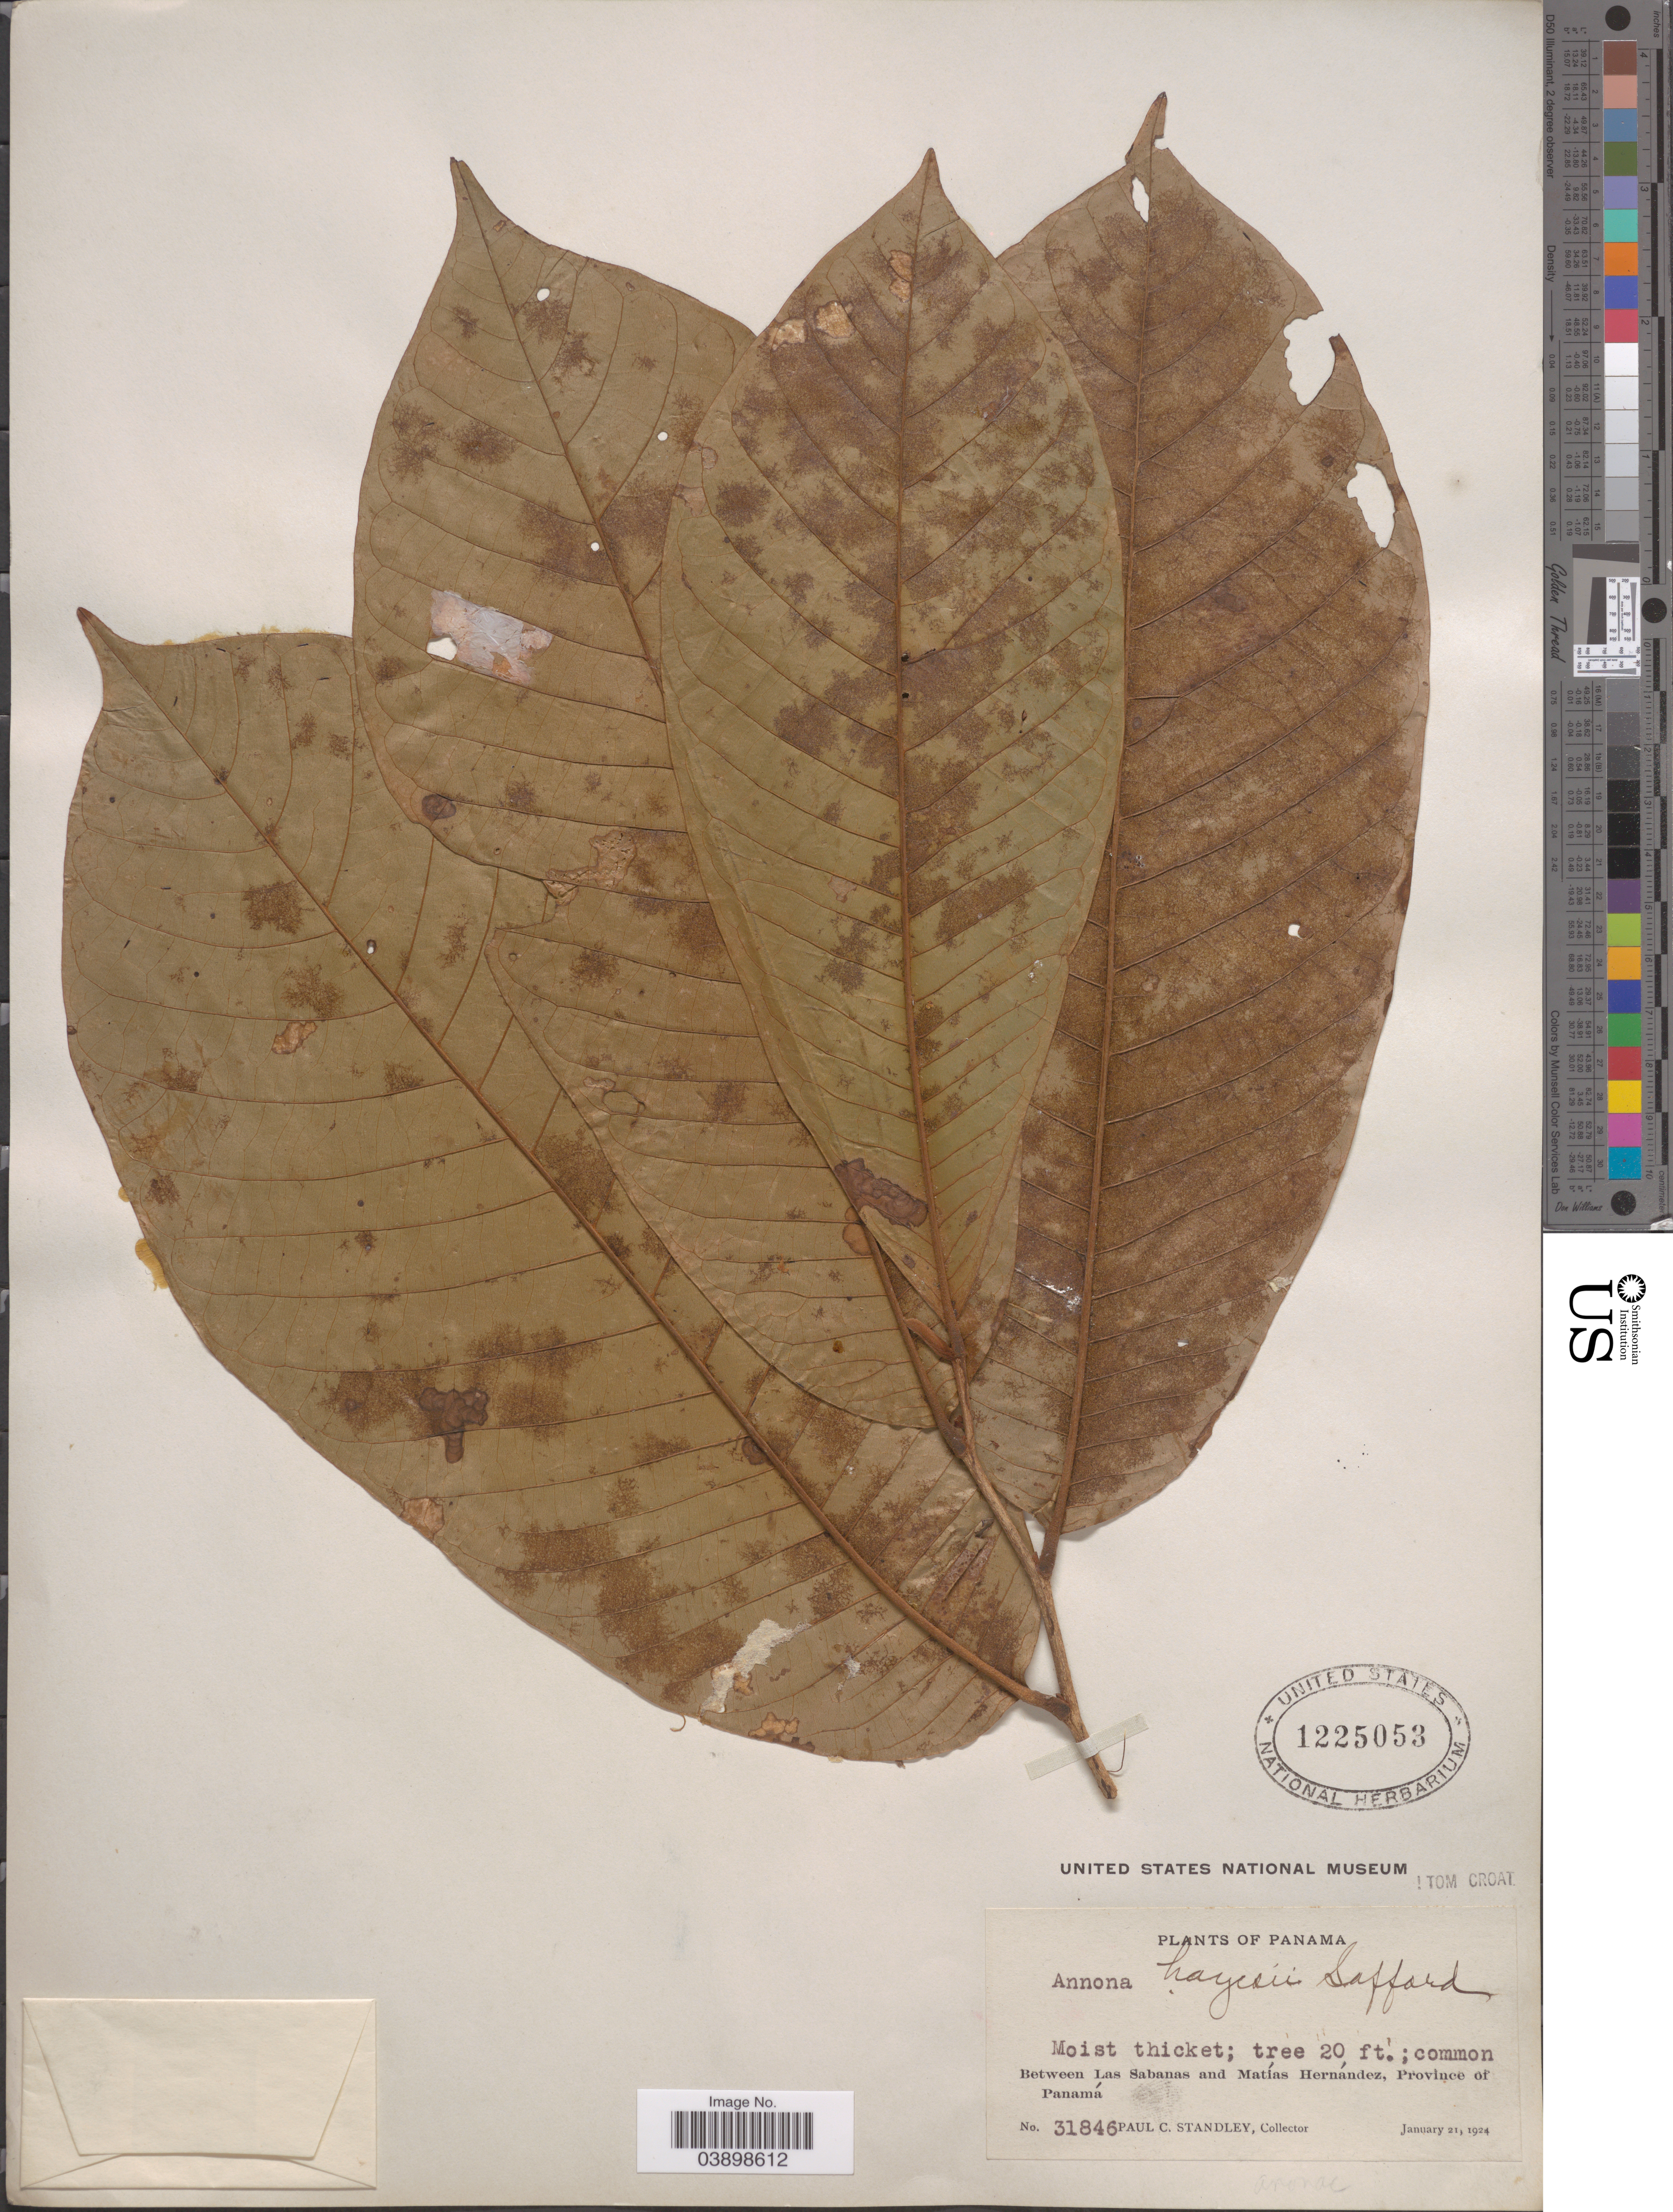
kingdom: Plantae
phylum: Tracheophyta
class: Magnoliopsida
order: Magnoliales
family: Annonaceae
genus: Annona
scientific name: Annona hayesii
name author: Saff. in Standl.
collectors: P. C. Standley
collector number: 31846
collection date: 1924-01-21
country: Panama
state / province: Panamá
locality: Between Las Sabanas and Matías Hernández, Province of Panamá.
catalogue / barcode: US 1225053